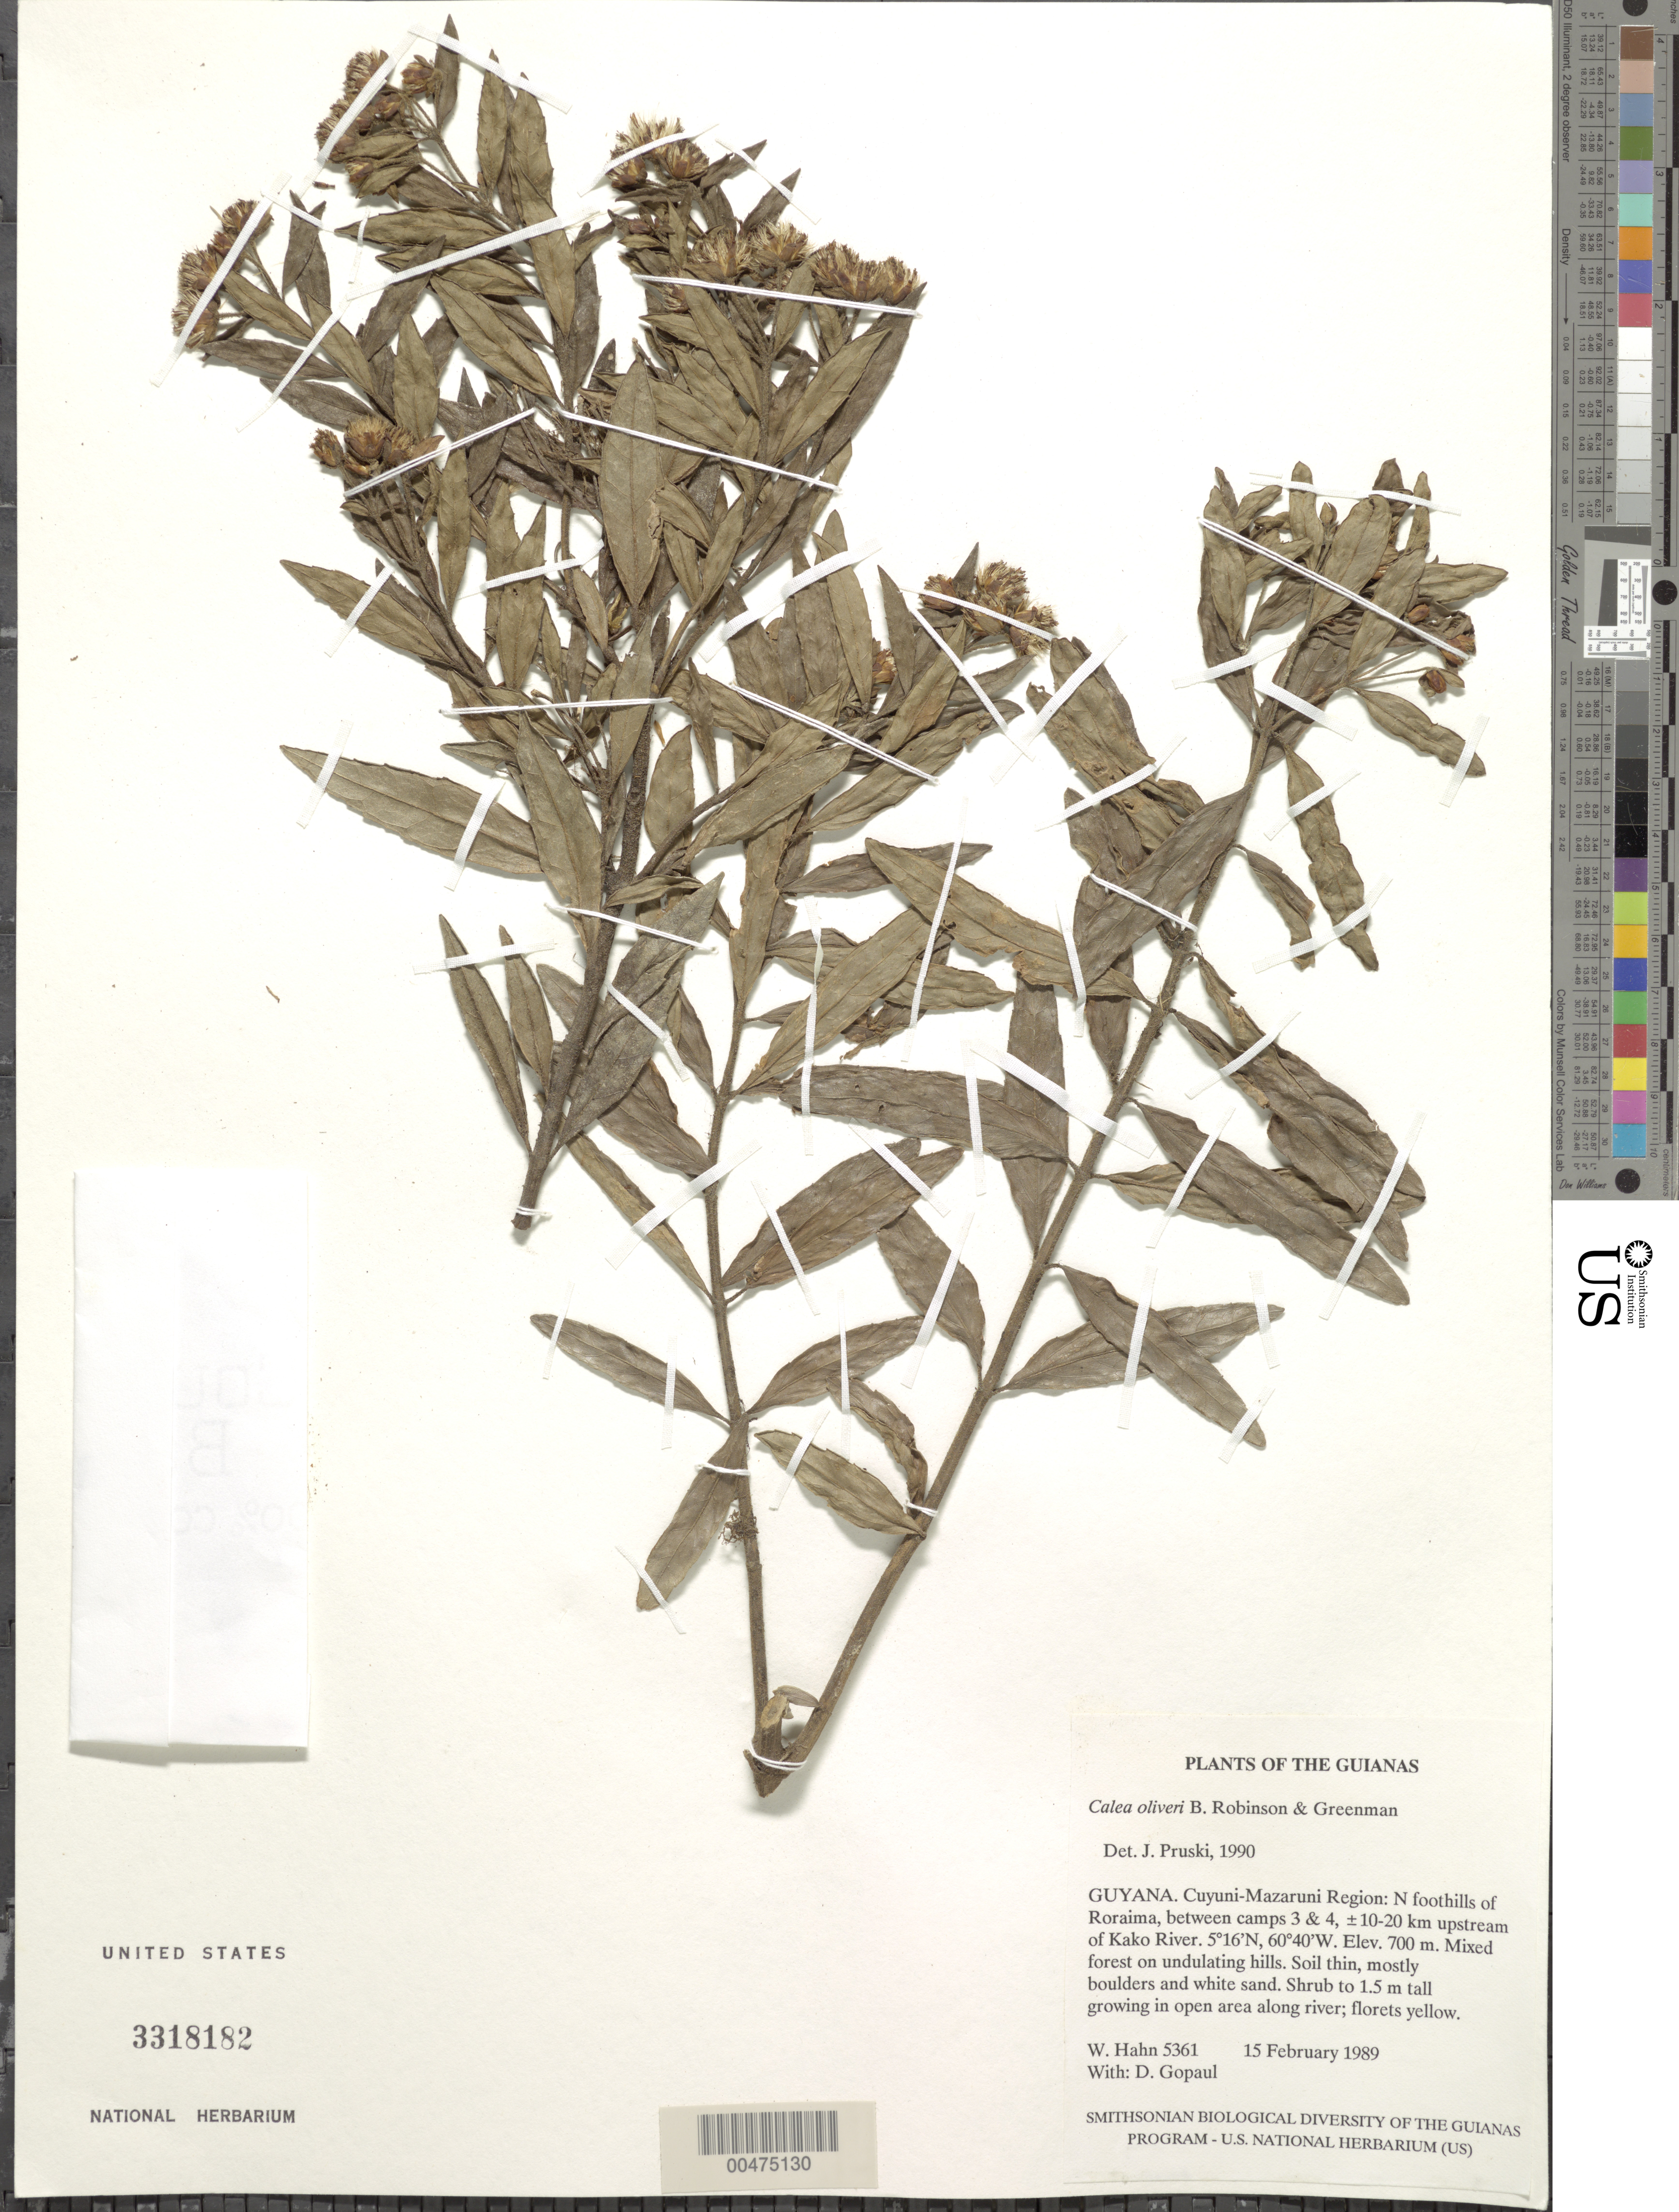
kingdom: Plantae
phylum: Tracheophyta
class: Magnoliopsida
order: Asterales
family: Asteraceae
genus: Calea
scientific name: Calea oliveri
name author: B.L. Rob. & Greenm.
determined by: Pruski, J. F.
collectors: W. Hahn & D. Gopaul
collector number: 5361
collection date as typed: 15 February 1989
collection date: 1989-02-15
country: Guyana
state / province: Cuyuni-Mazaruni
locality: N foothills of Roraima, between camps 3 & 4, ±10-20 km upstream of Kako River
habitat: Mixed forest on undulating hills. Soil thin, mostly boulders and white sand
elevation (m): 700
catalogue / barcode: US 3318182